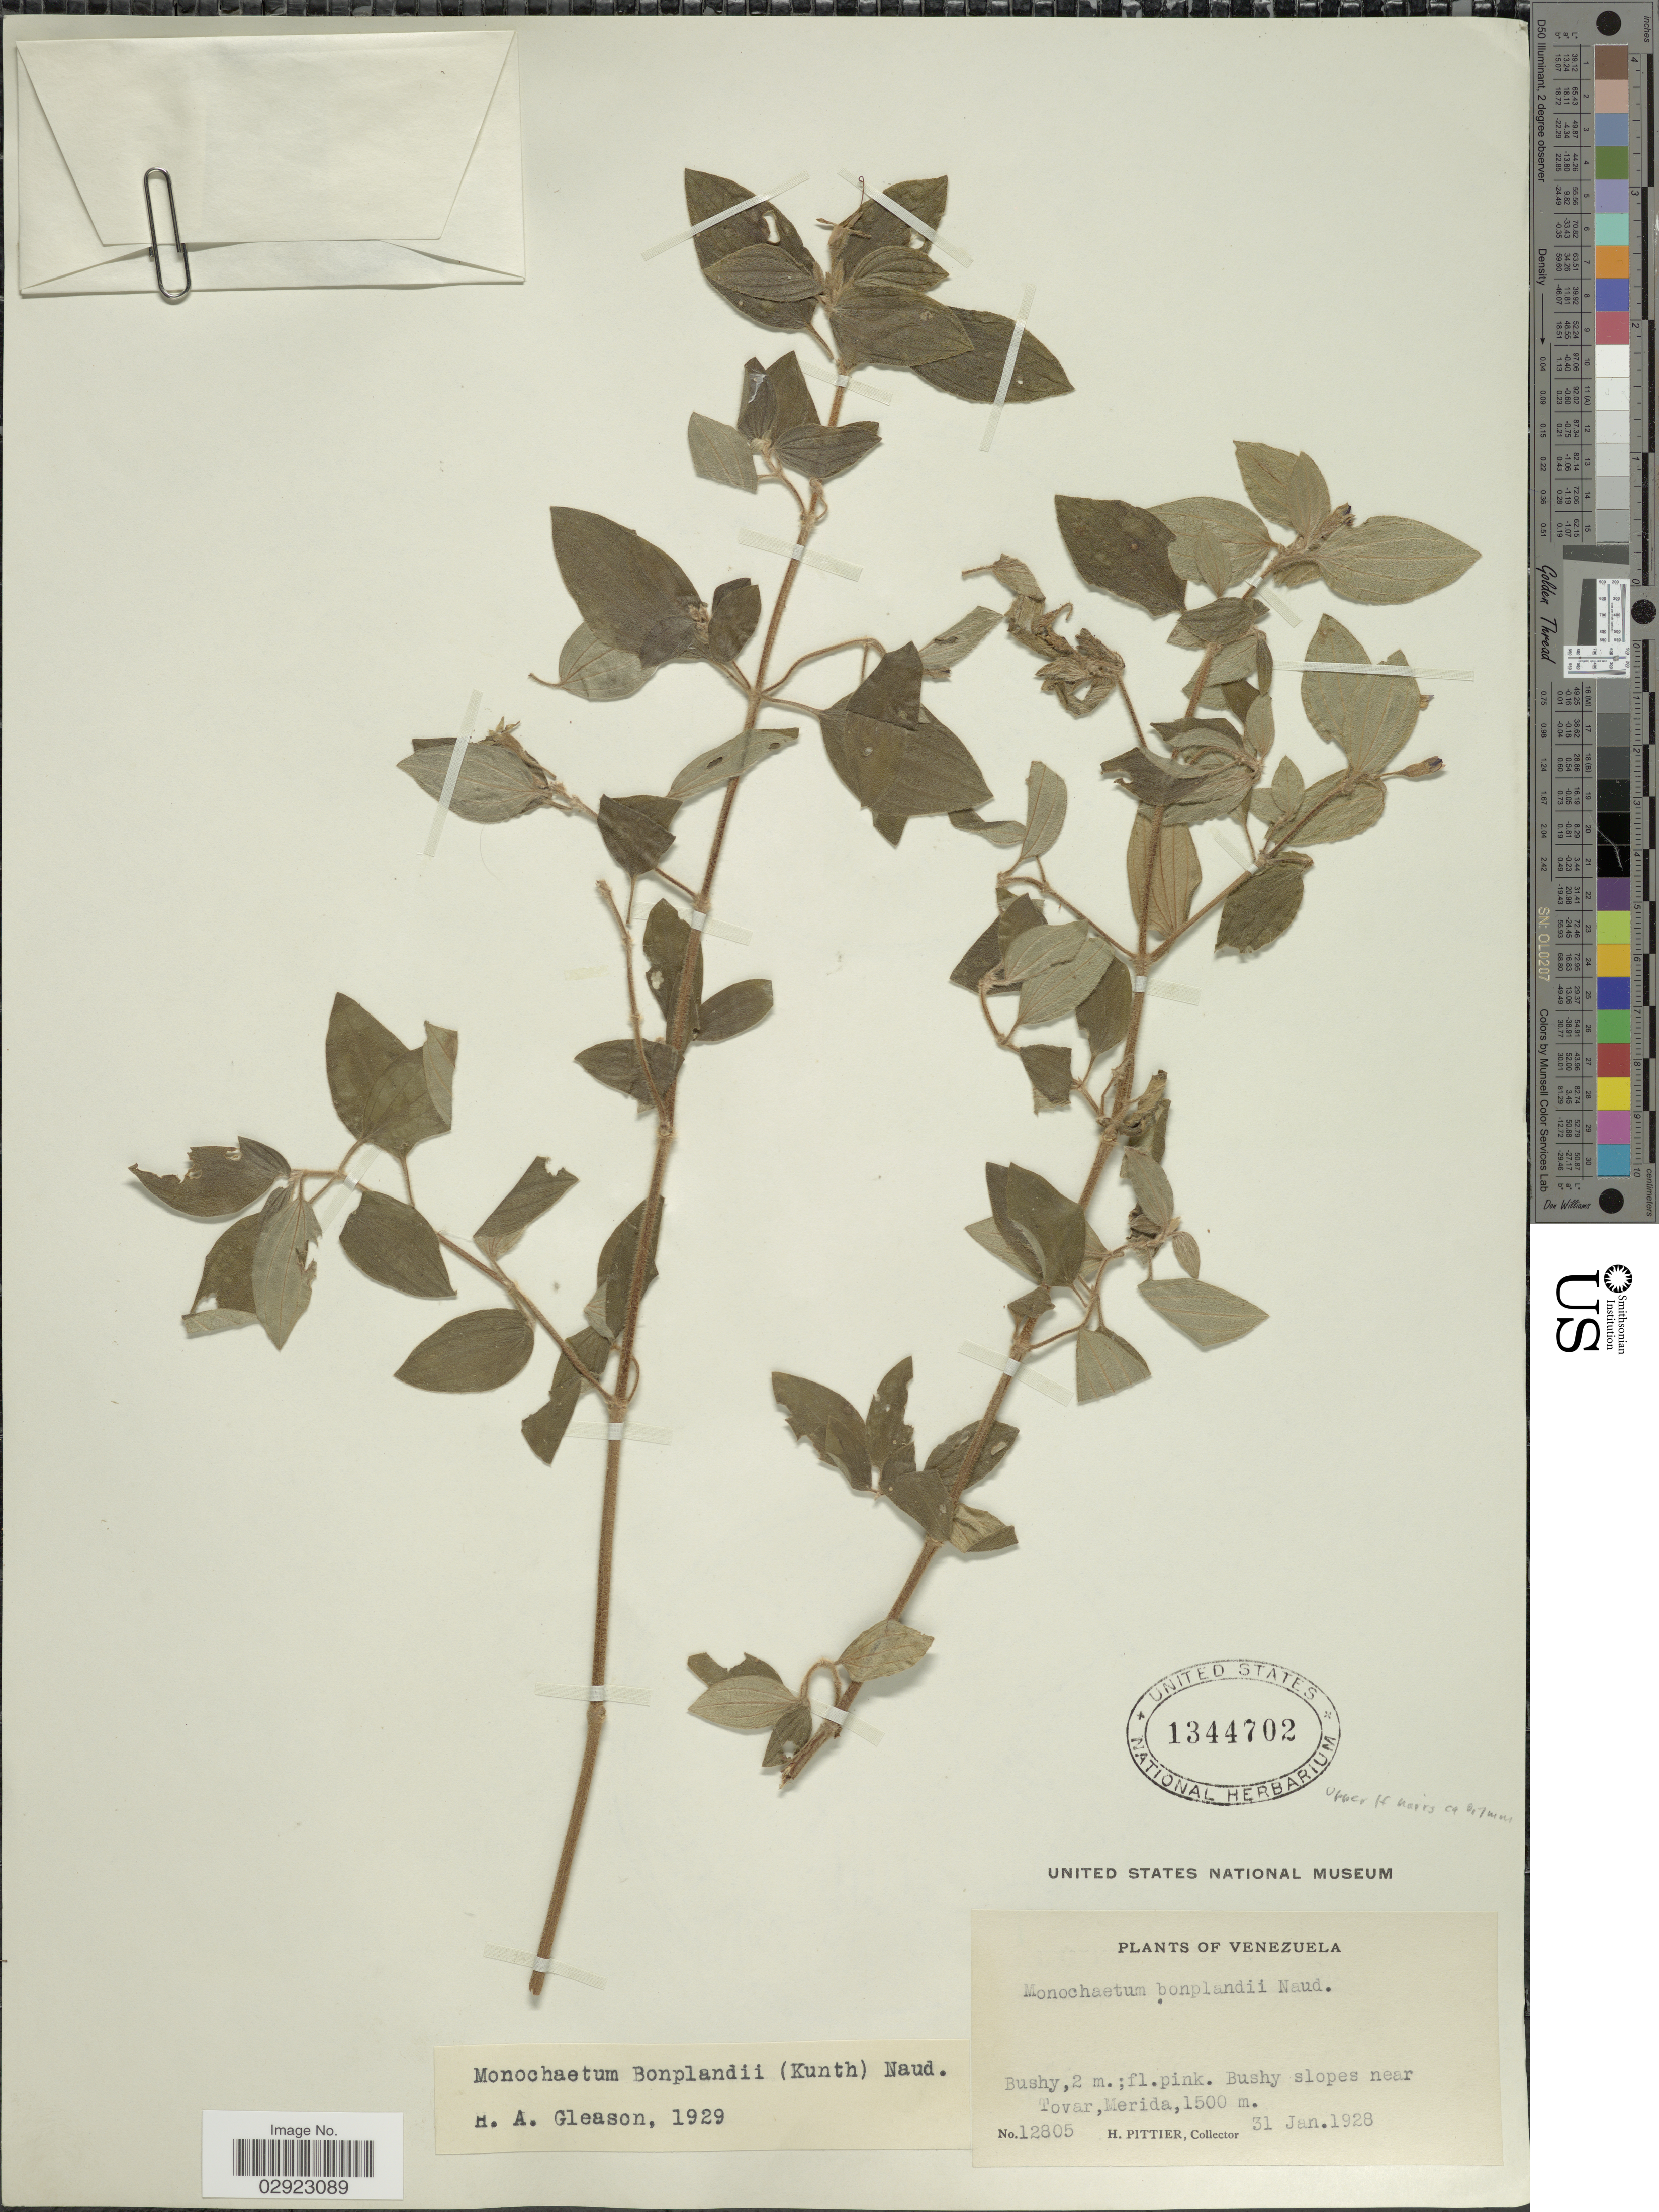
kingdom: Plantae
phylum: Tracheophyta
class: Magnoliopsida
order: Myrtales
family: Melastomataceae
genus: Monochaetum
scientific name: Monochaetum bonplandii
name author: (Kunth) Naudin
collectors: H. F. Pittier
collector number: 12805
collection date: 1928-01-31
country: Venezuela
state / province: Mérida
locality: Bushy slopes near Tovar.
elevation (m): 1500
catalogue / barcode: US 1344702